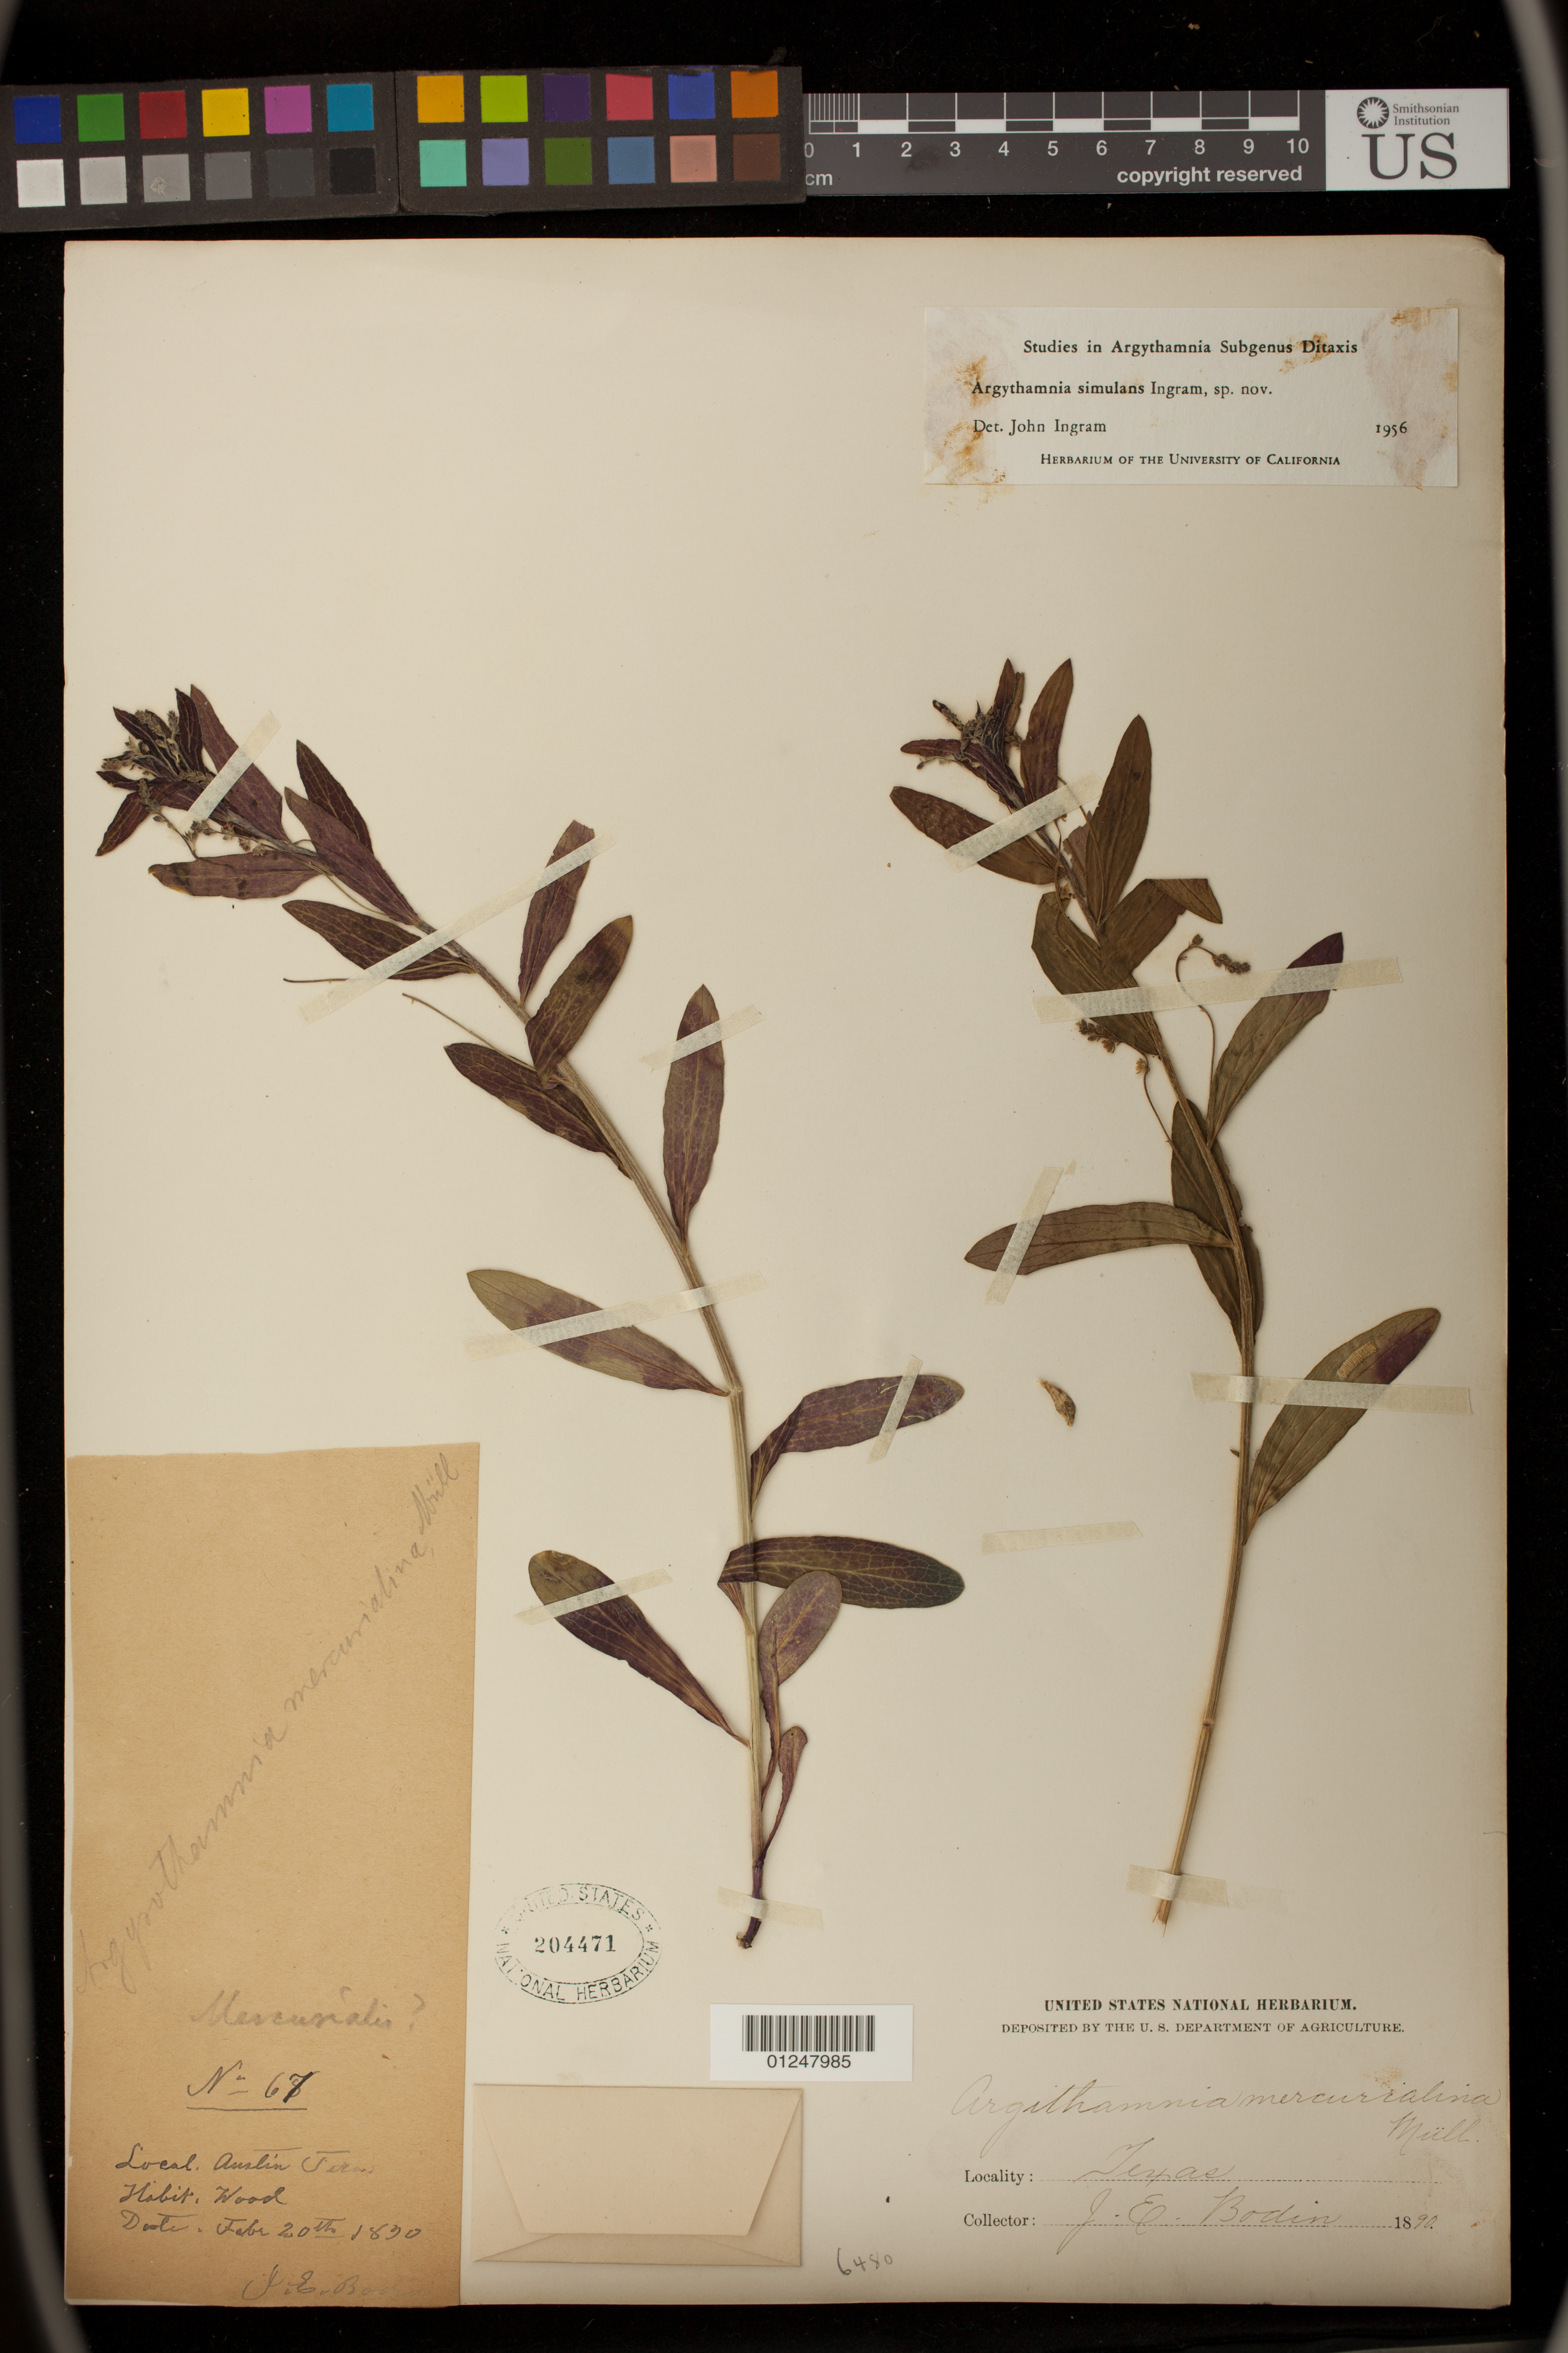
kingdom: Plantae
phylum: Tracheophyta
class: Magnoliopsida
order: Malpighiales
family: Euphorbiaceae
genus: Argythamnia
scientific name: Argythamnia simulans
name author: Ingram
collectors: J. E. Bodin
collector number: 67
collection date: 1890-02-20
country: United States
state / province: Texas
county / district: Travis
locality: Austin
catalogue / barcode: US 204471